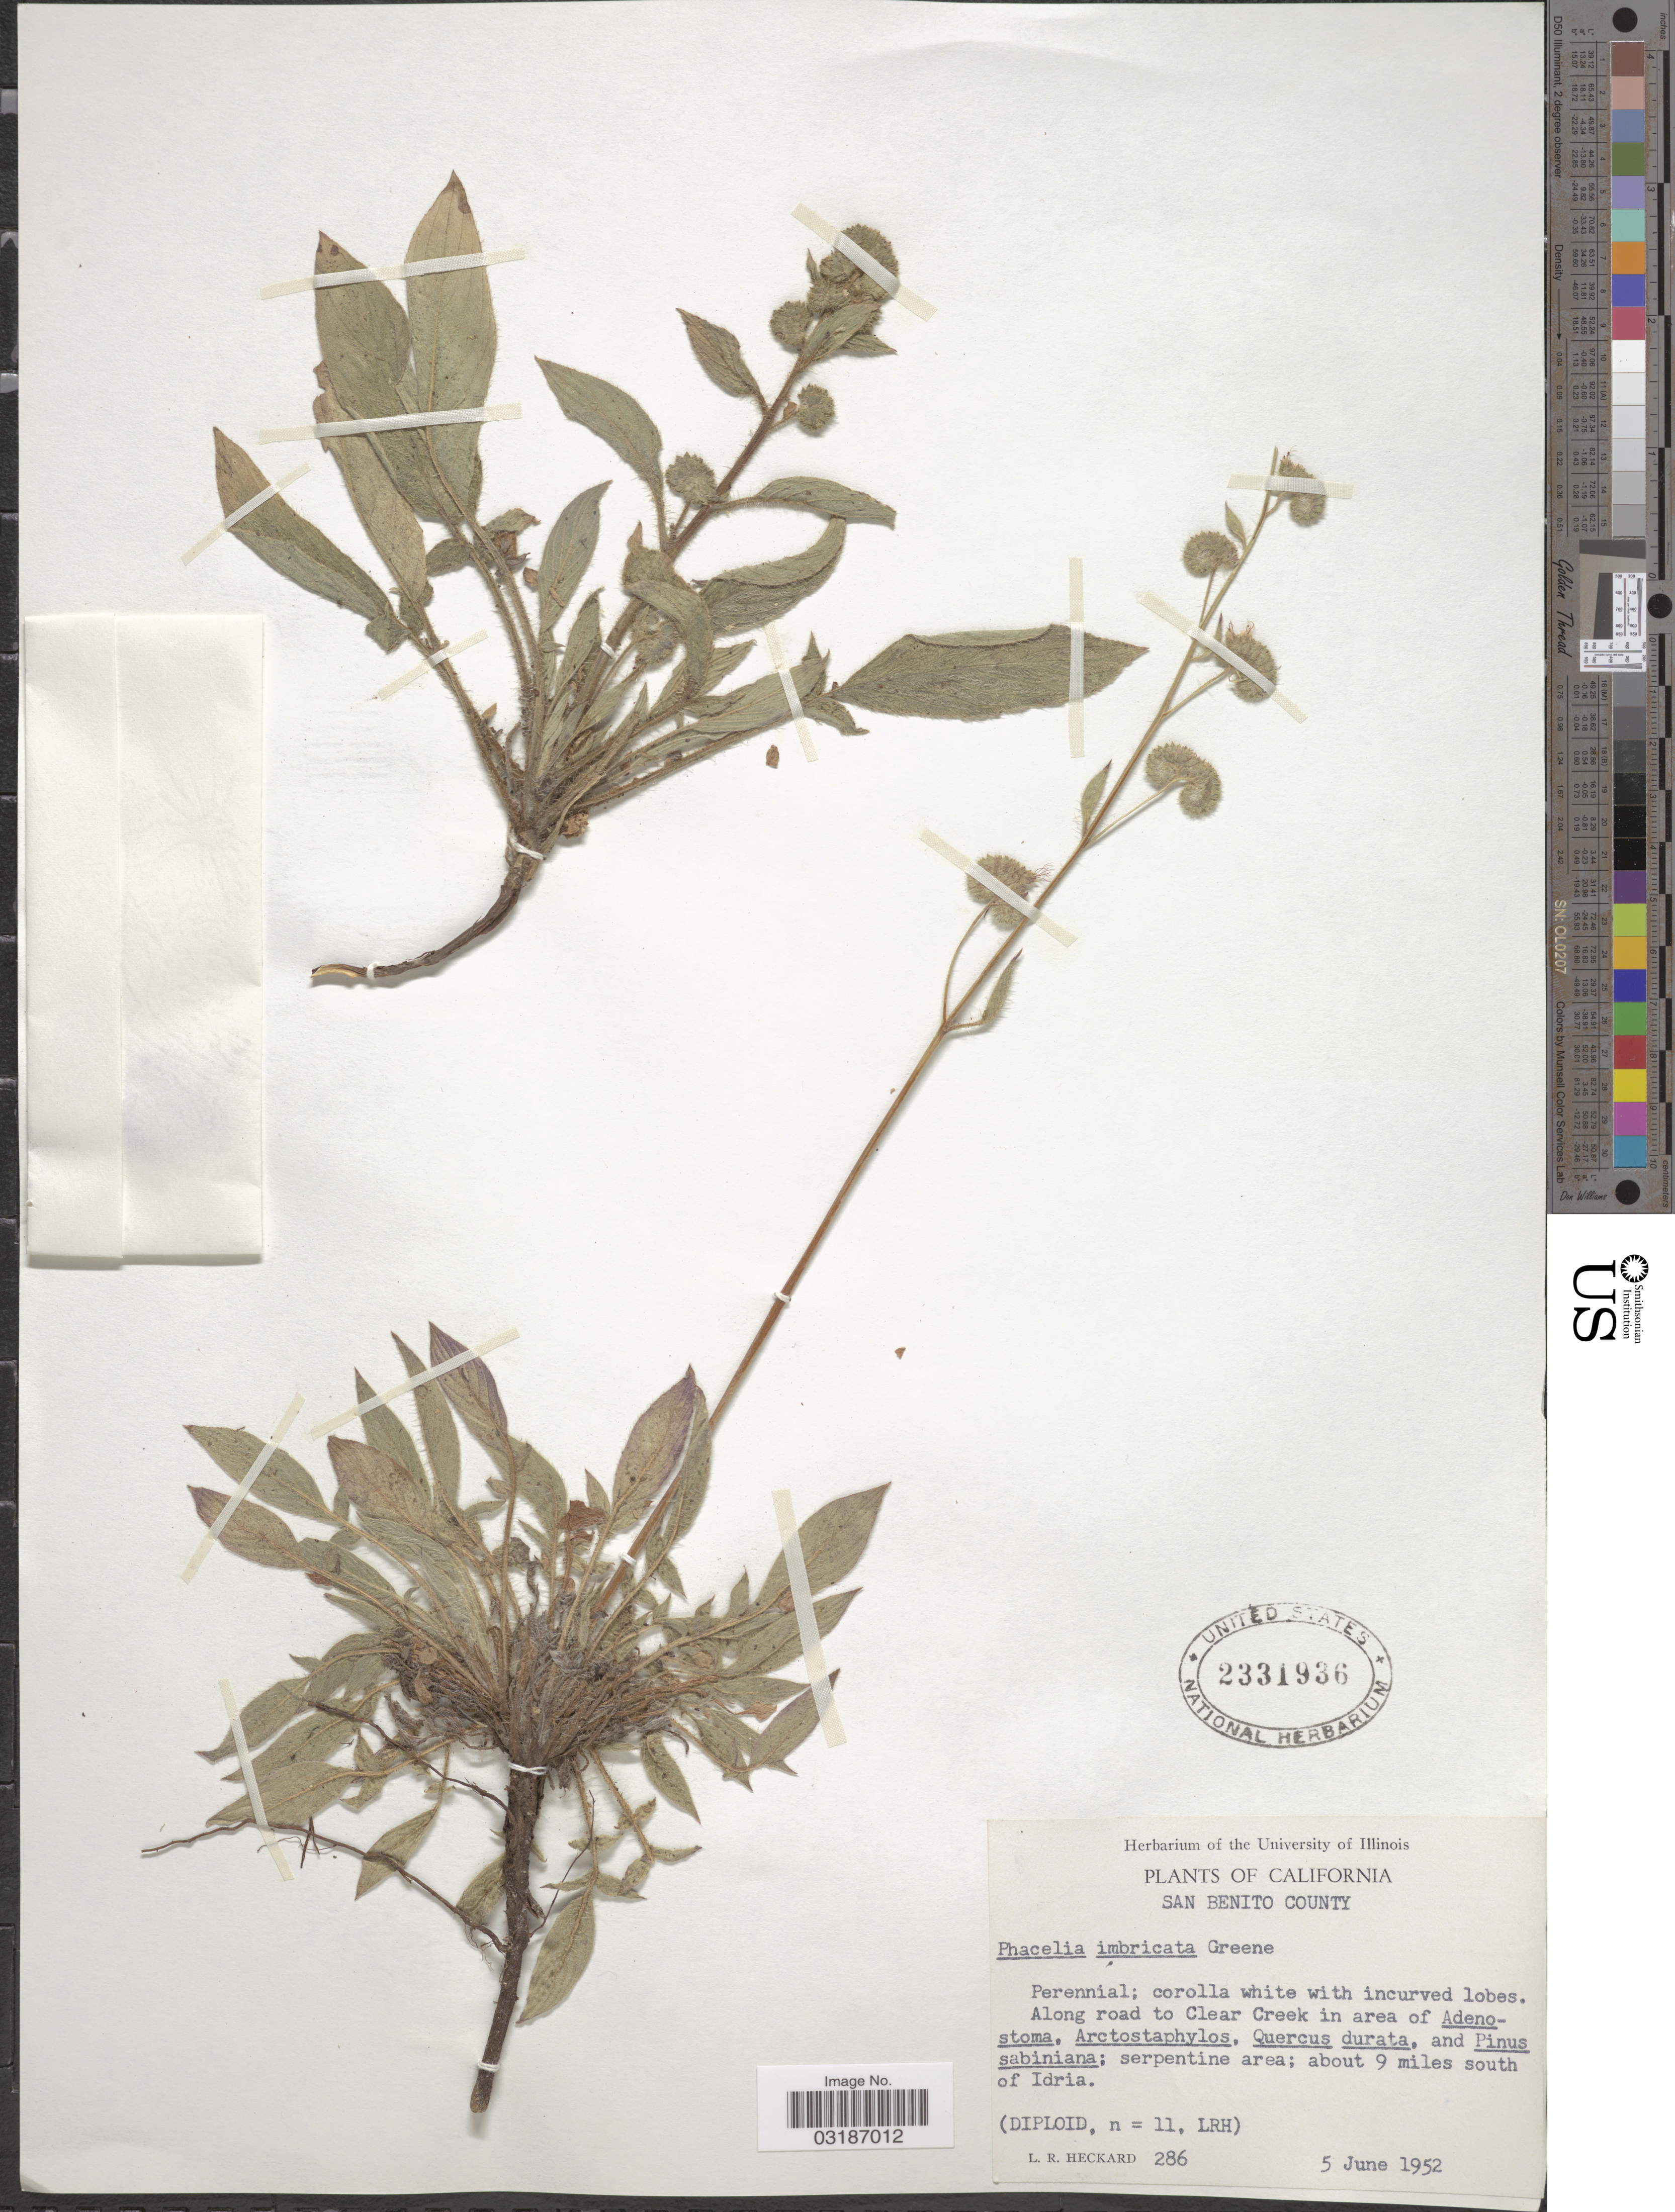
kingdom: Plantae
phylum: Tracheophyta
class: Magnoliopsida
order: Boraginales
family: Hydrophyllaceae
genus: Phacelia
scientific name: Phacelia imbricata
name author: Greene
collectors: L. R. Heckard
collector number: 286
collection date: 1952-06-05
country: United States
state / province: California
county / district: San Benito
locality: San Benito County. Along road to Clear Creek in area; about 9 miles south of Idria.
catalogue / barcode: US 2331936